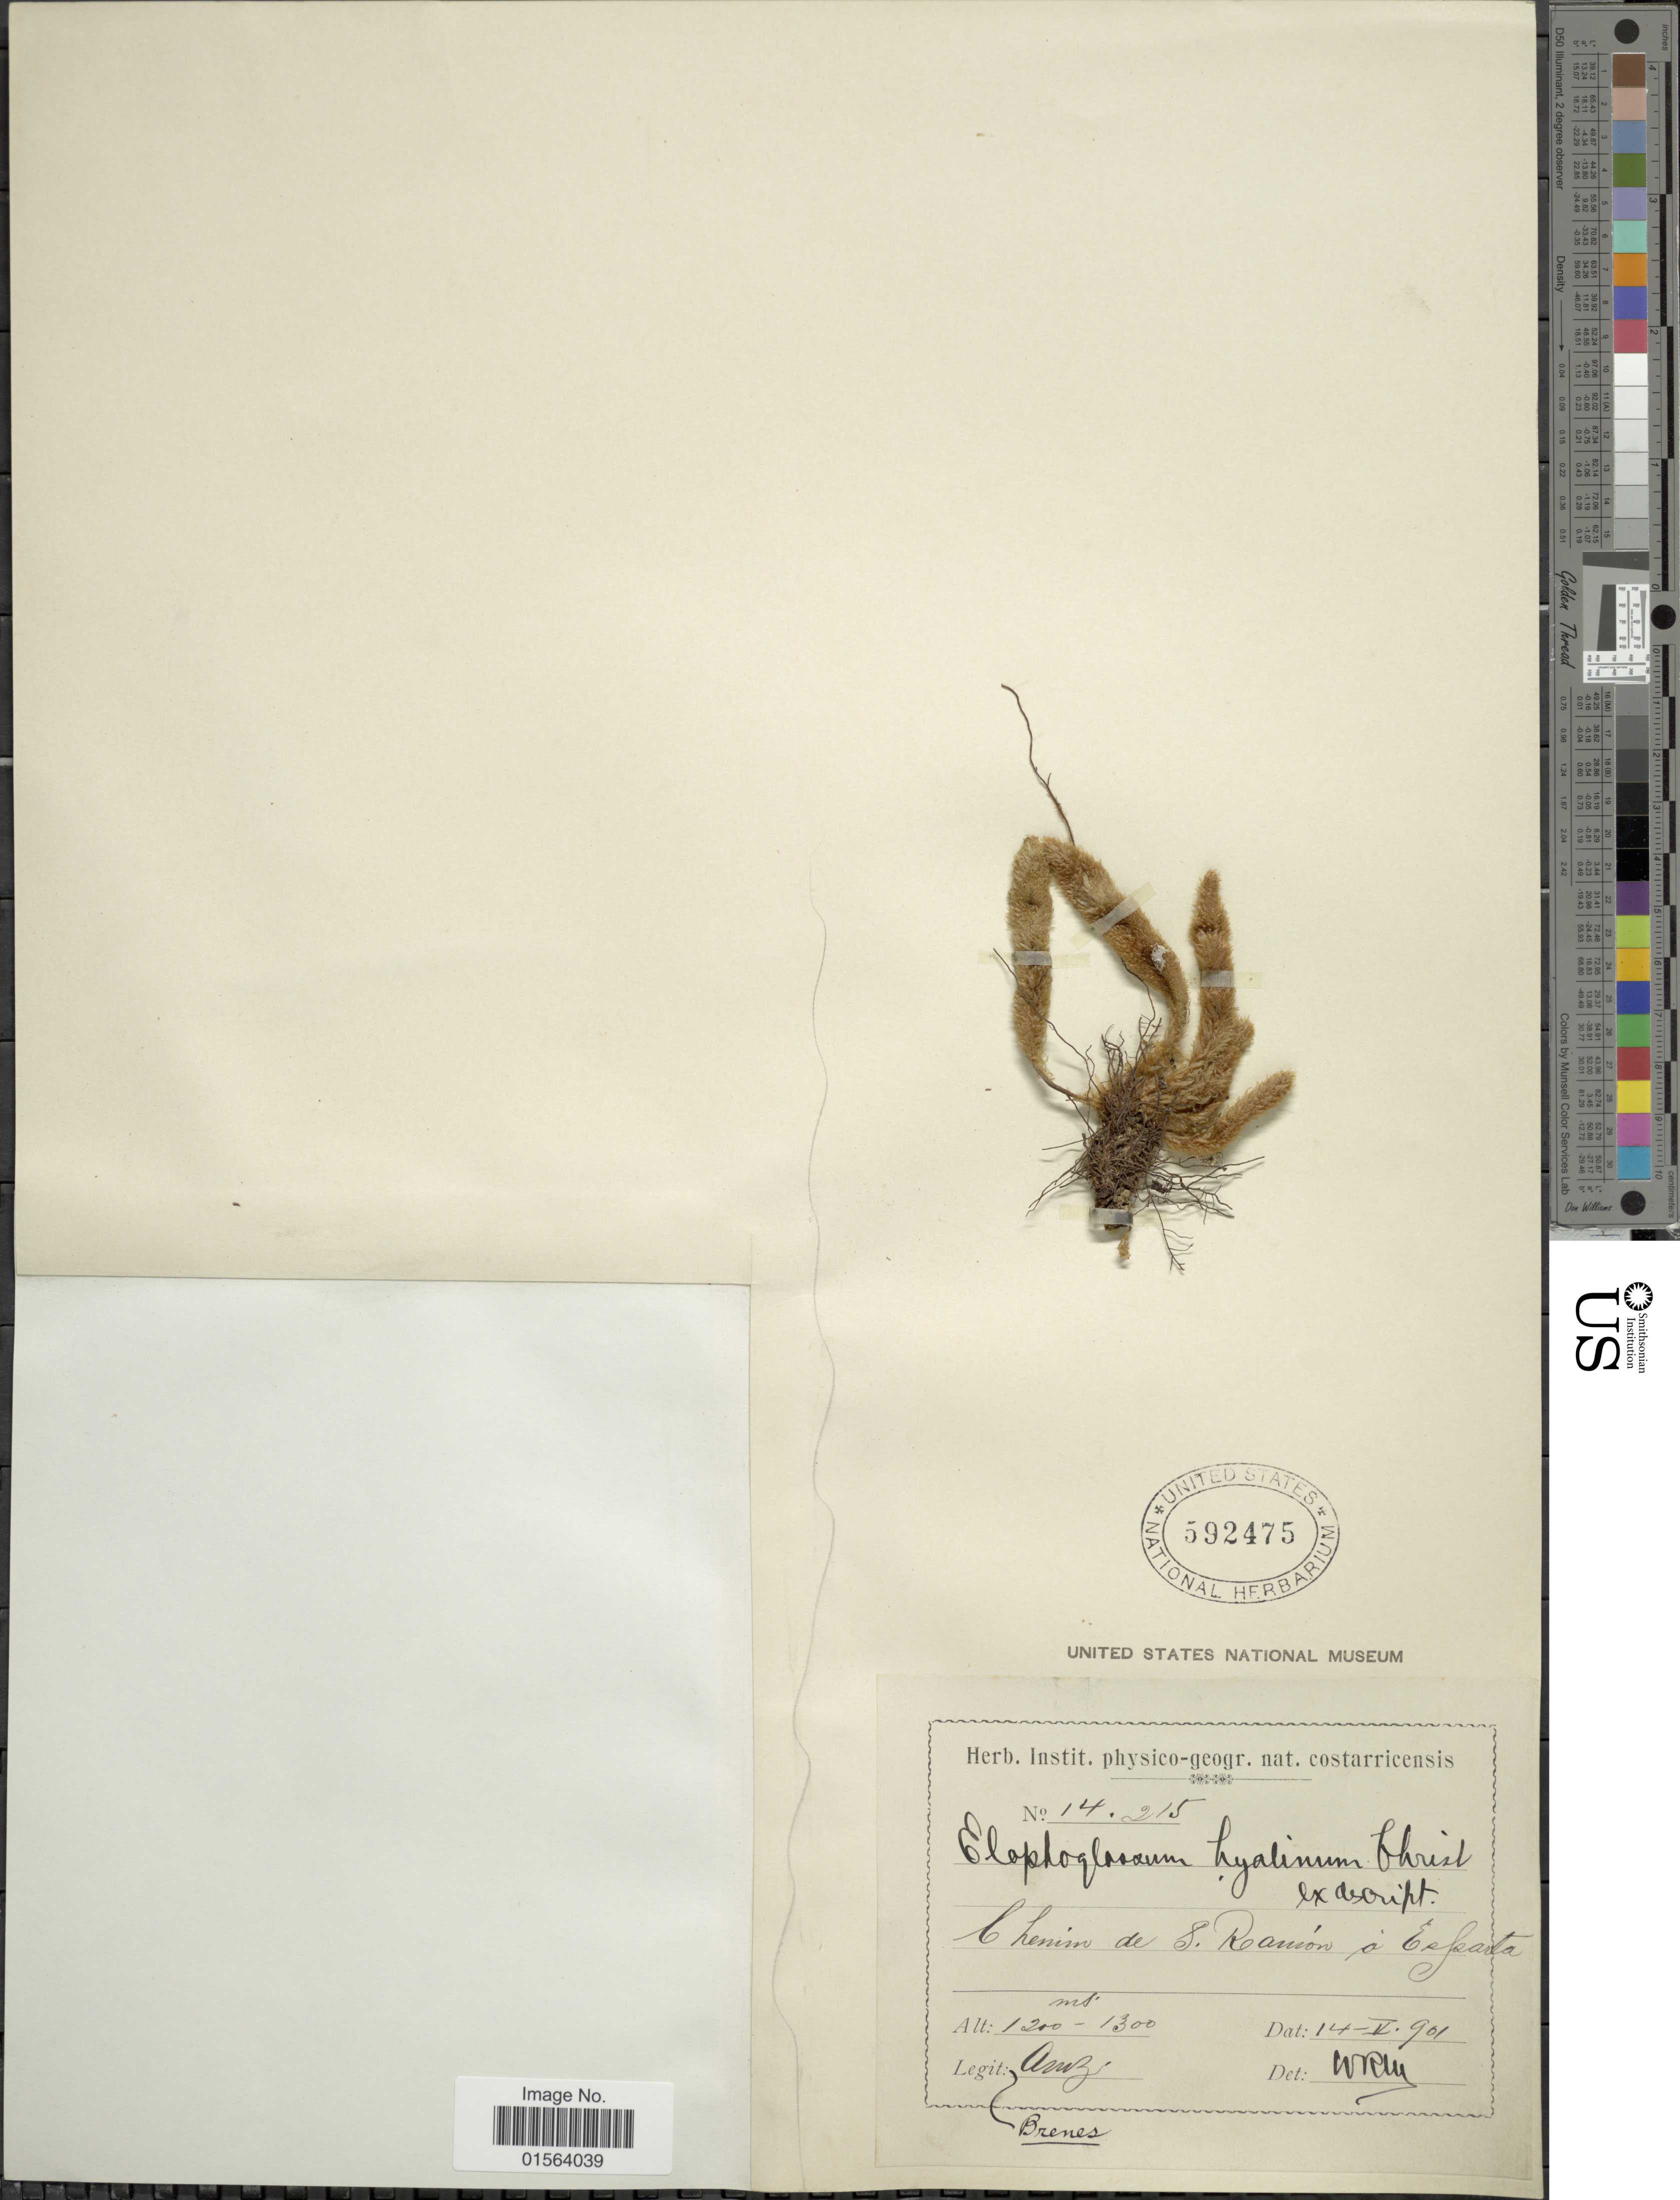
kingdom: Plantae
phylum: Tracheophyta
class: Polypodiopsida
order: Polypodiales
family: Dryopteridaceae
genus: Elaphoglossum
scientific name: Elaphoglossum hyalinum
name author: Christ in Pittier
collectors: A. Brenes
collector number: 14215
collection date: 1901-05-14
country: Costa Rica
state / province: Alajuela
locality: Chemin de S. Ramón à Esparta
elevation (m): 1200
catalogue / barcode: US 592475